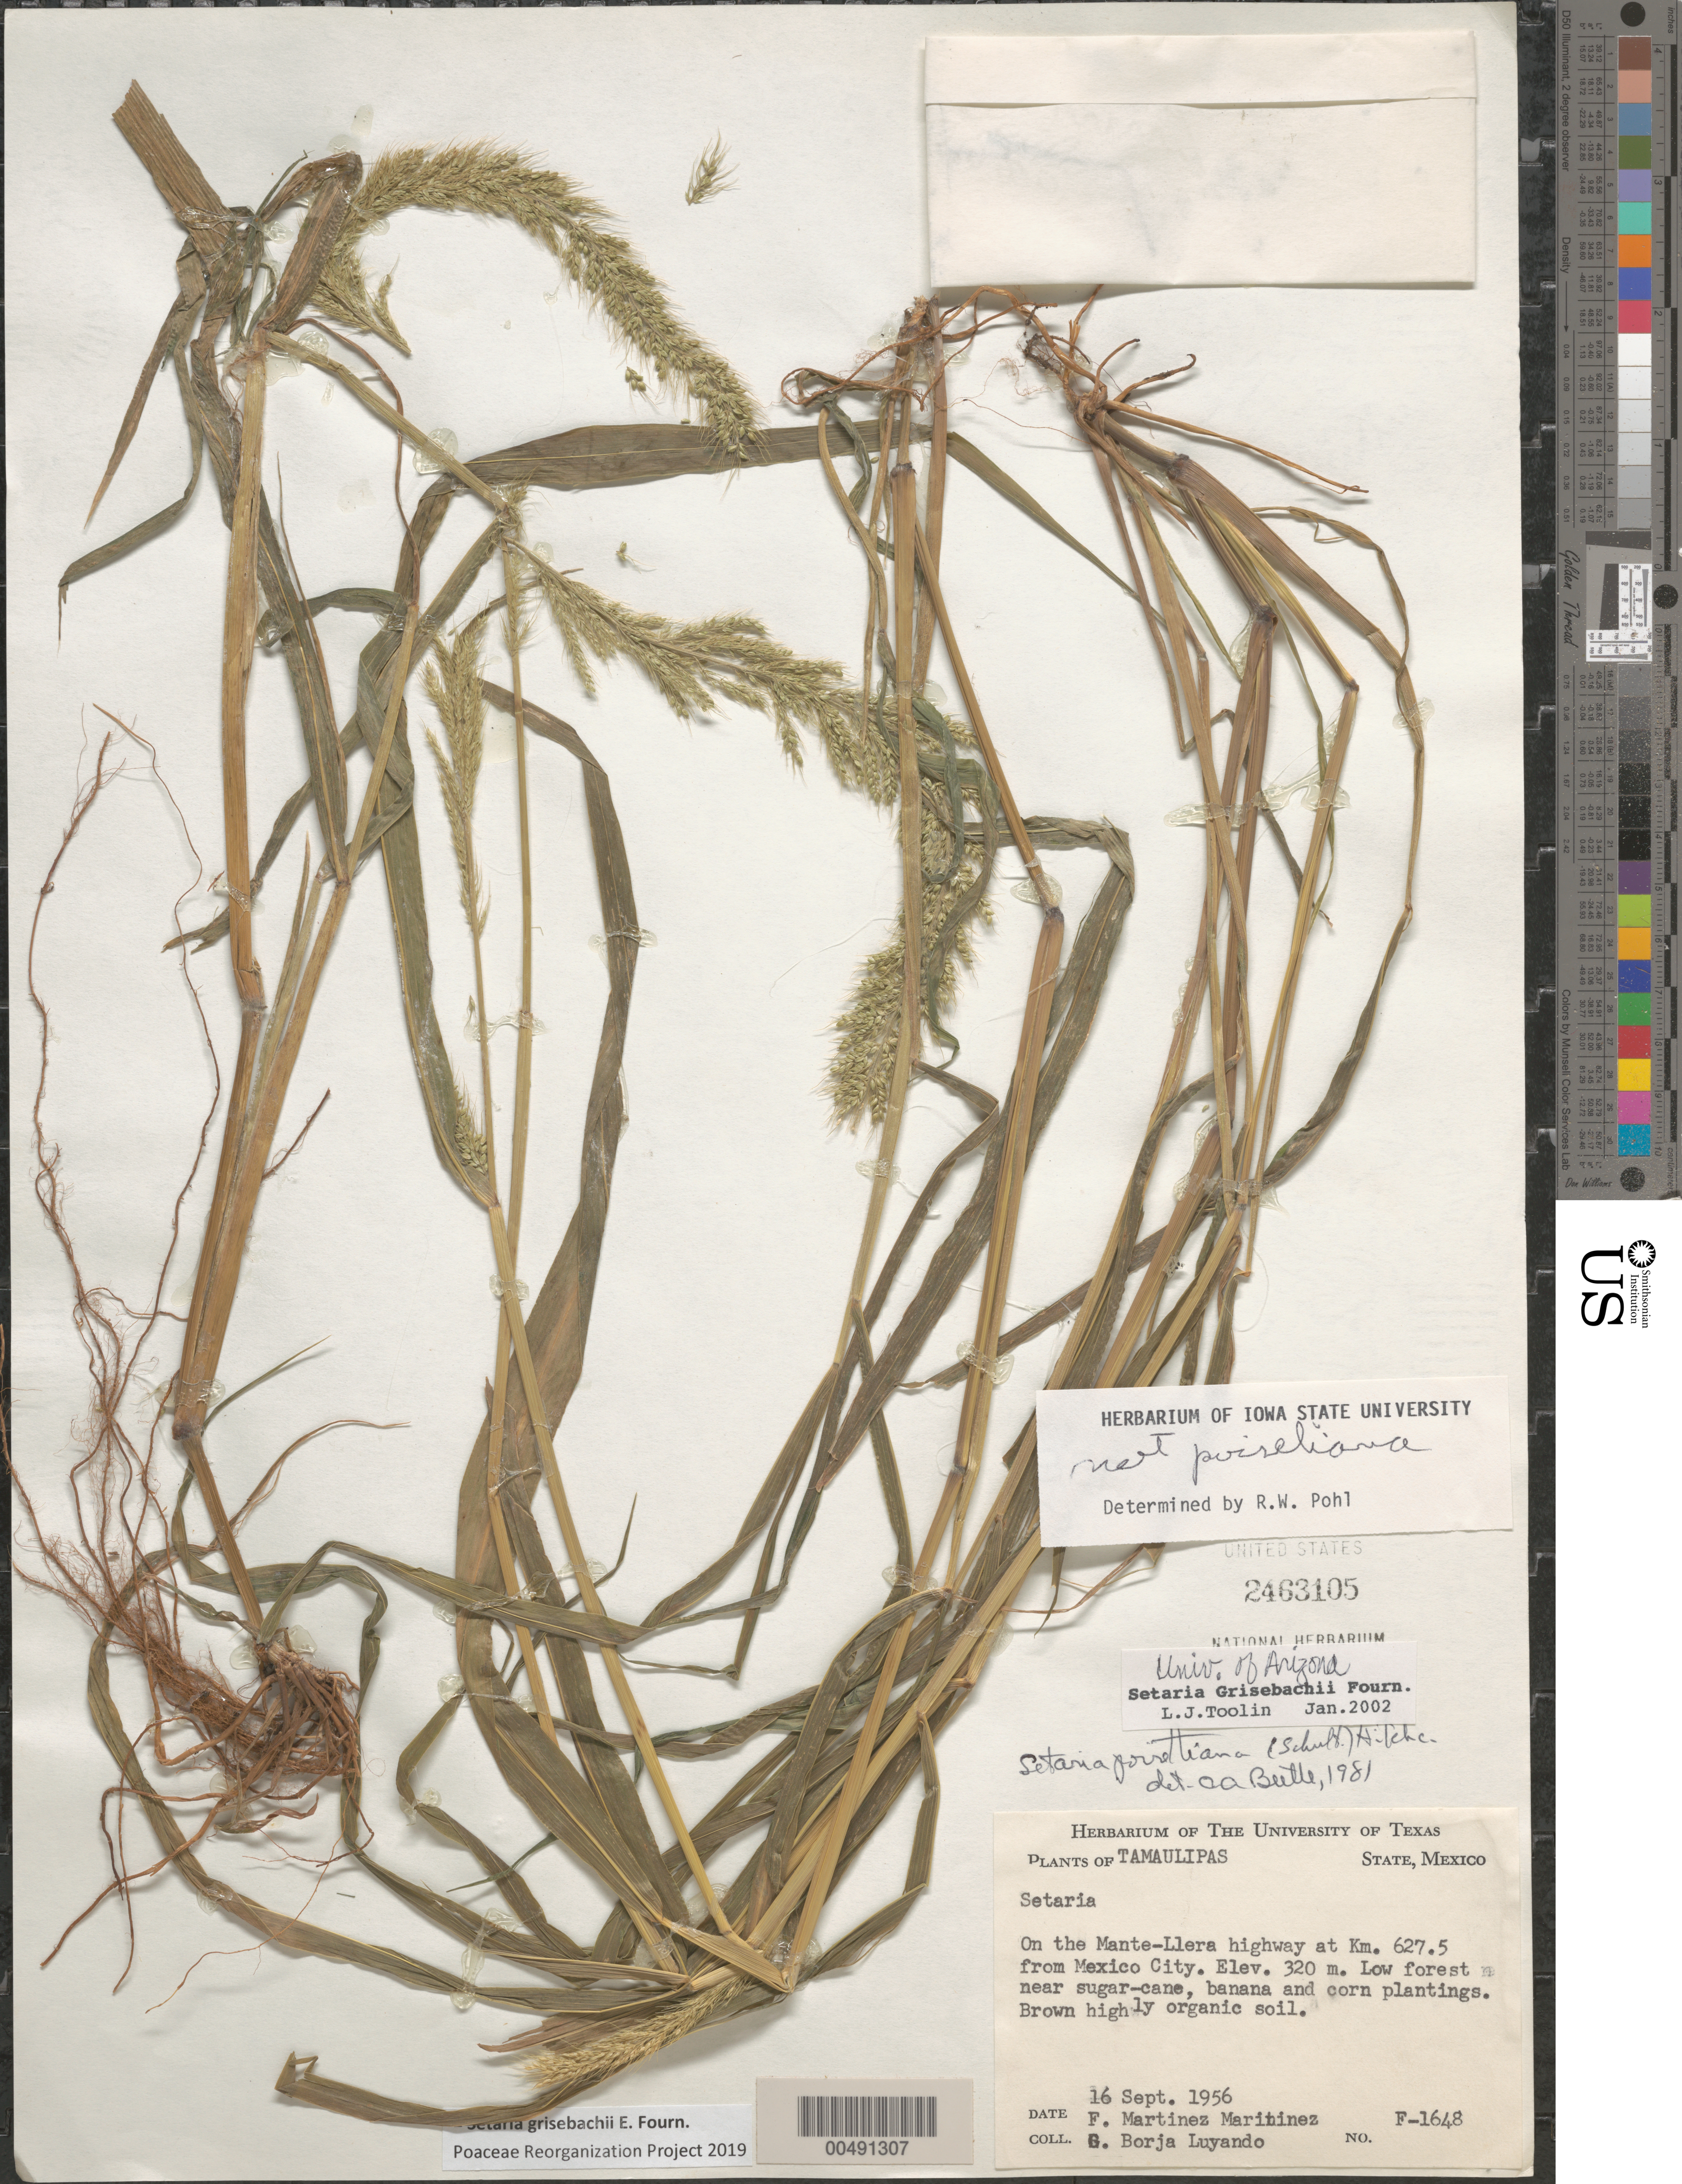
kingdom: Plantae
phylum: Tracheophyta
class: Liliopsida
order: Poales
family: Poaceae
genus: Setaria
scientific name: Setaria grisebachii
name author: E. Fourn.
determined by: Poaceae Reorganization Project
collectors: F. Martinez-M. & B. Borja-Luyando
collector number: F-1648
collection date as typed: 16 Sep 1956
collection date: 1956-09-16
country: Mexico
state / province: Tamaulipas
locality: On the Mante-Llera Hwy at Km 627.5 from Mexico City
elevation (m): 320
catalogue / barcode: US 2463105